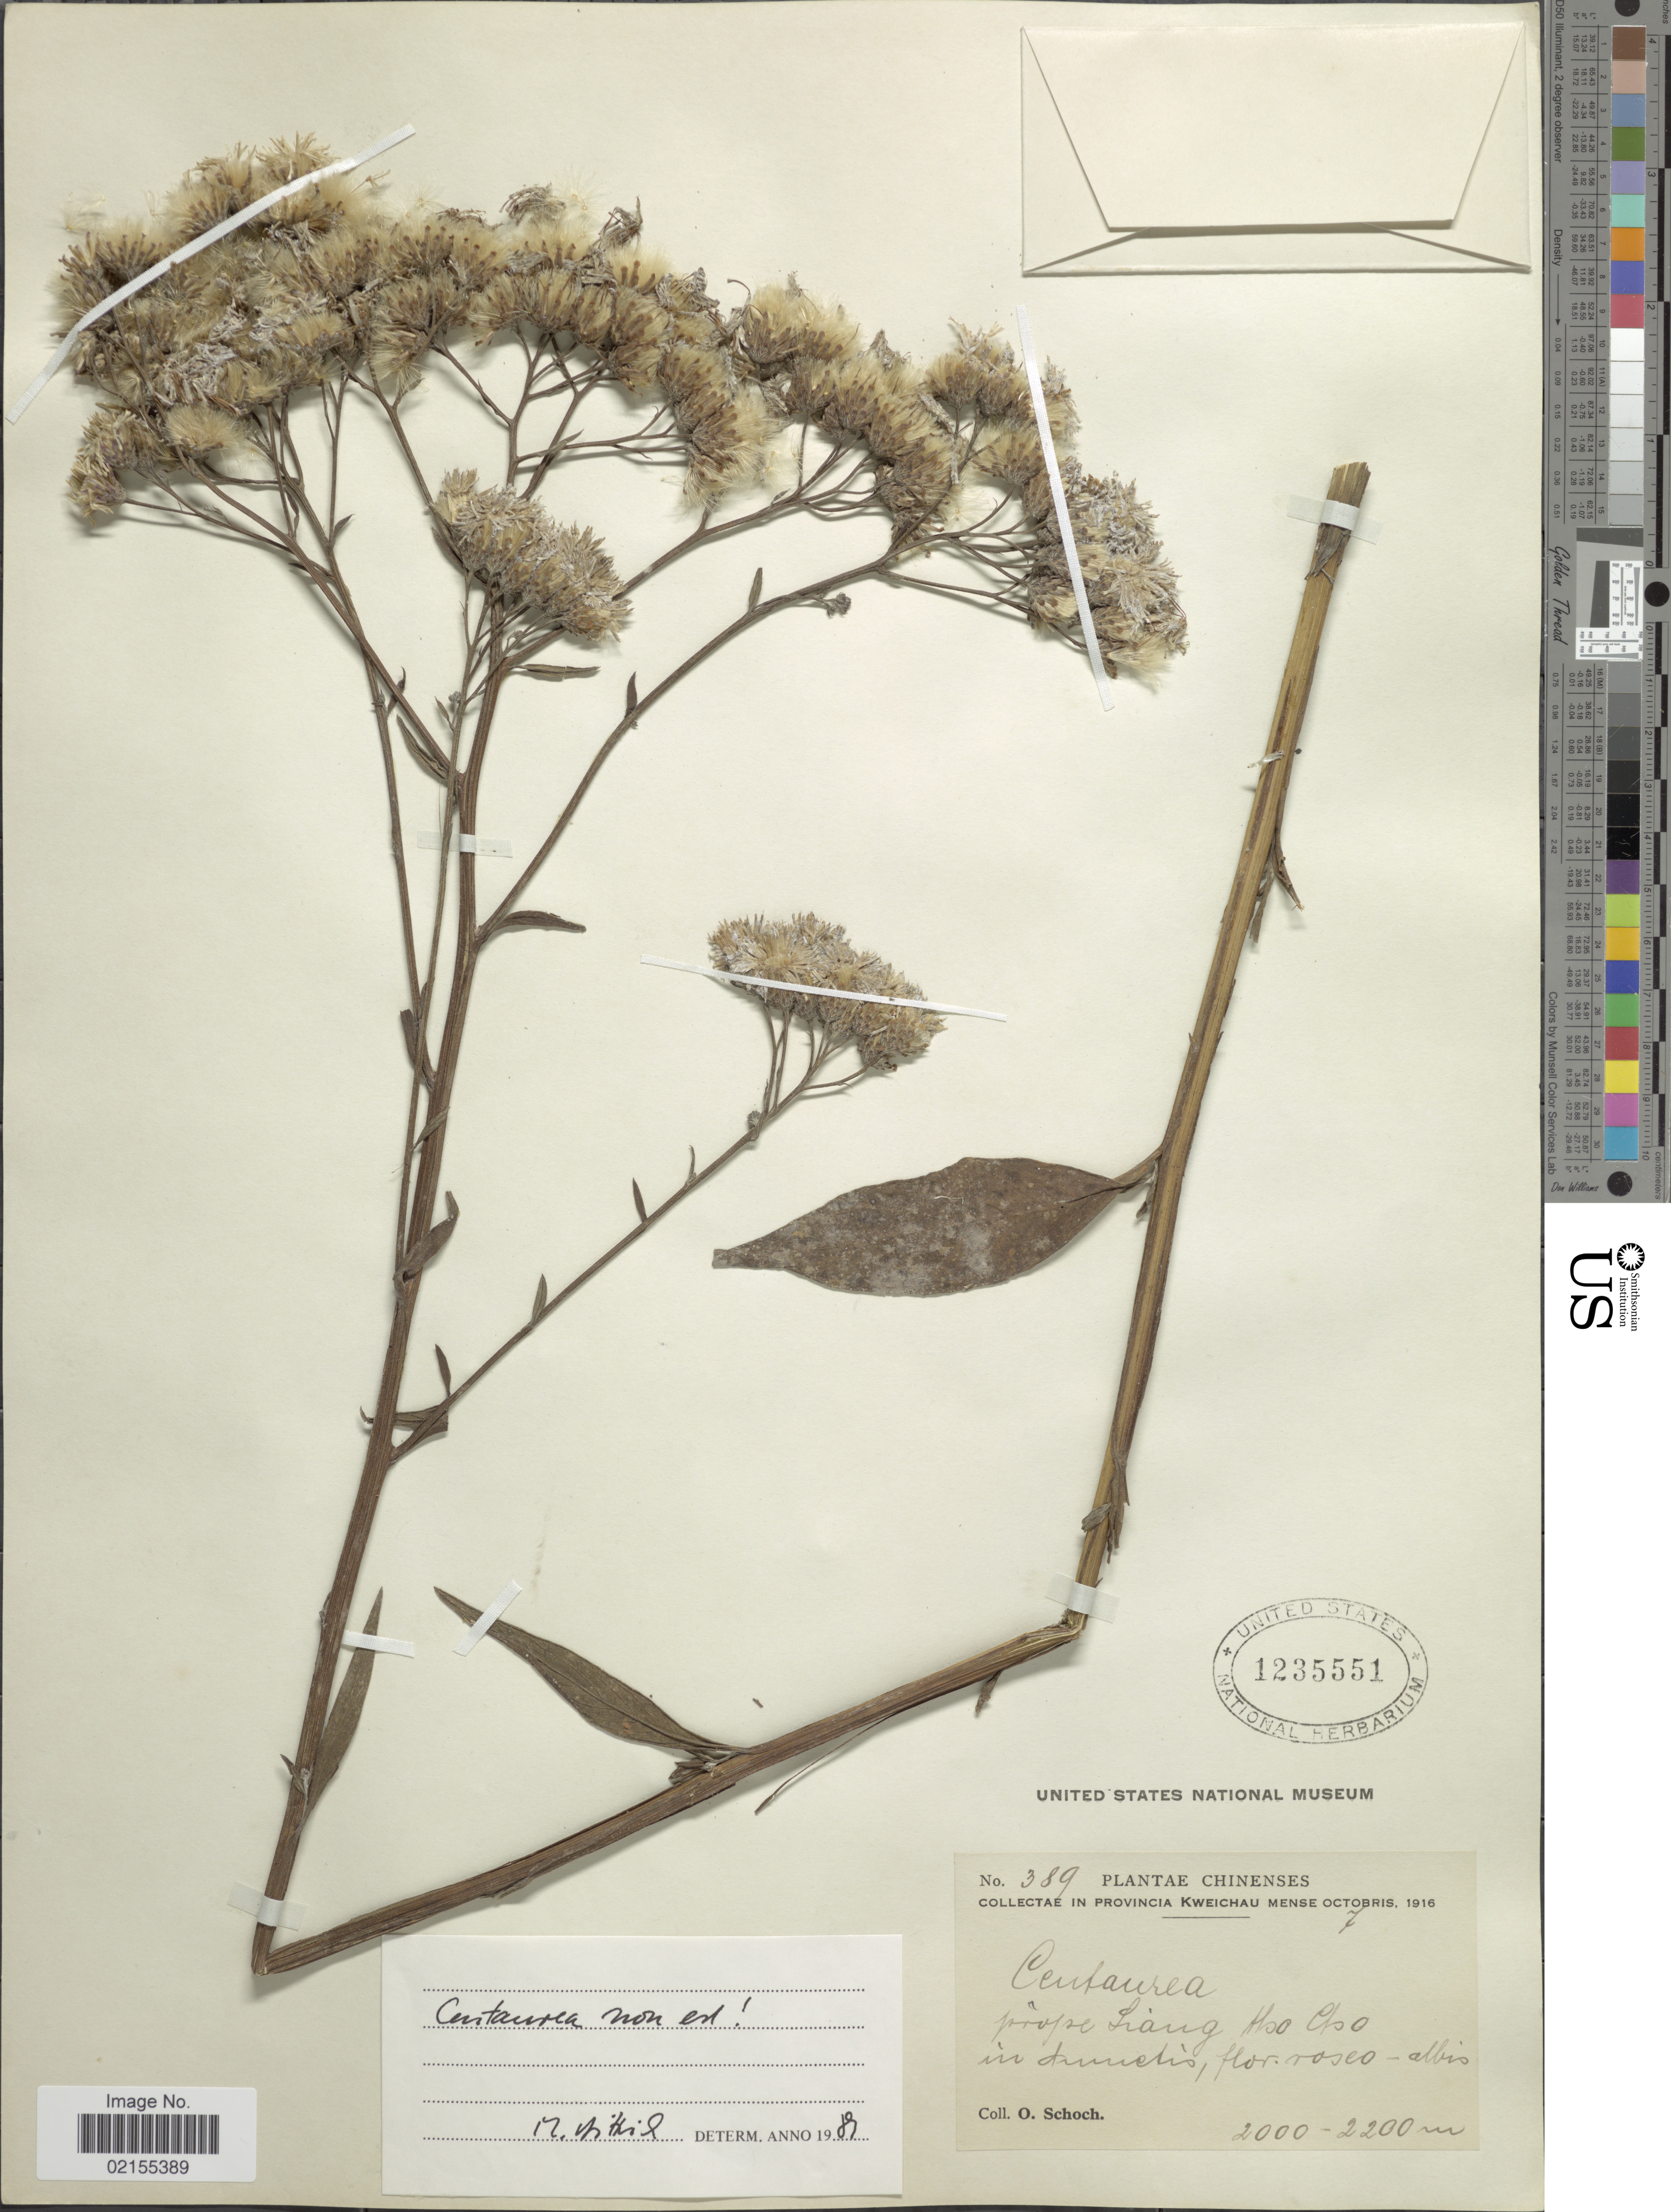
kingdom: Plantae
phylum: Tracheophyta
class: Magnoliopsida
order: Asterales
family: Asteraceae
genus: Saussurea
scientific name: Saussurea japonica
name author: (Thunb.) DC.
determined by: Chen, Yousheng S.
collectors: O. Schoch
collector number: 389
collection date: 1916-10-07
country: China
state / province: Guizhou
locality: Provincia Kweichau, prope Liang Hso Cho [interpreted]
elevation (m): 2000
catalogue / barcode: US 1235551